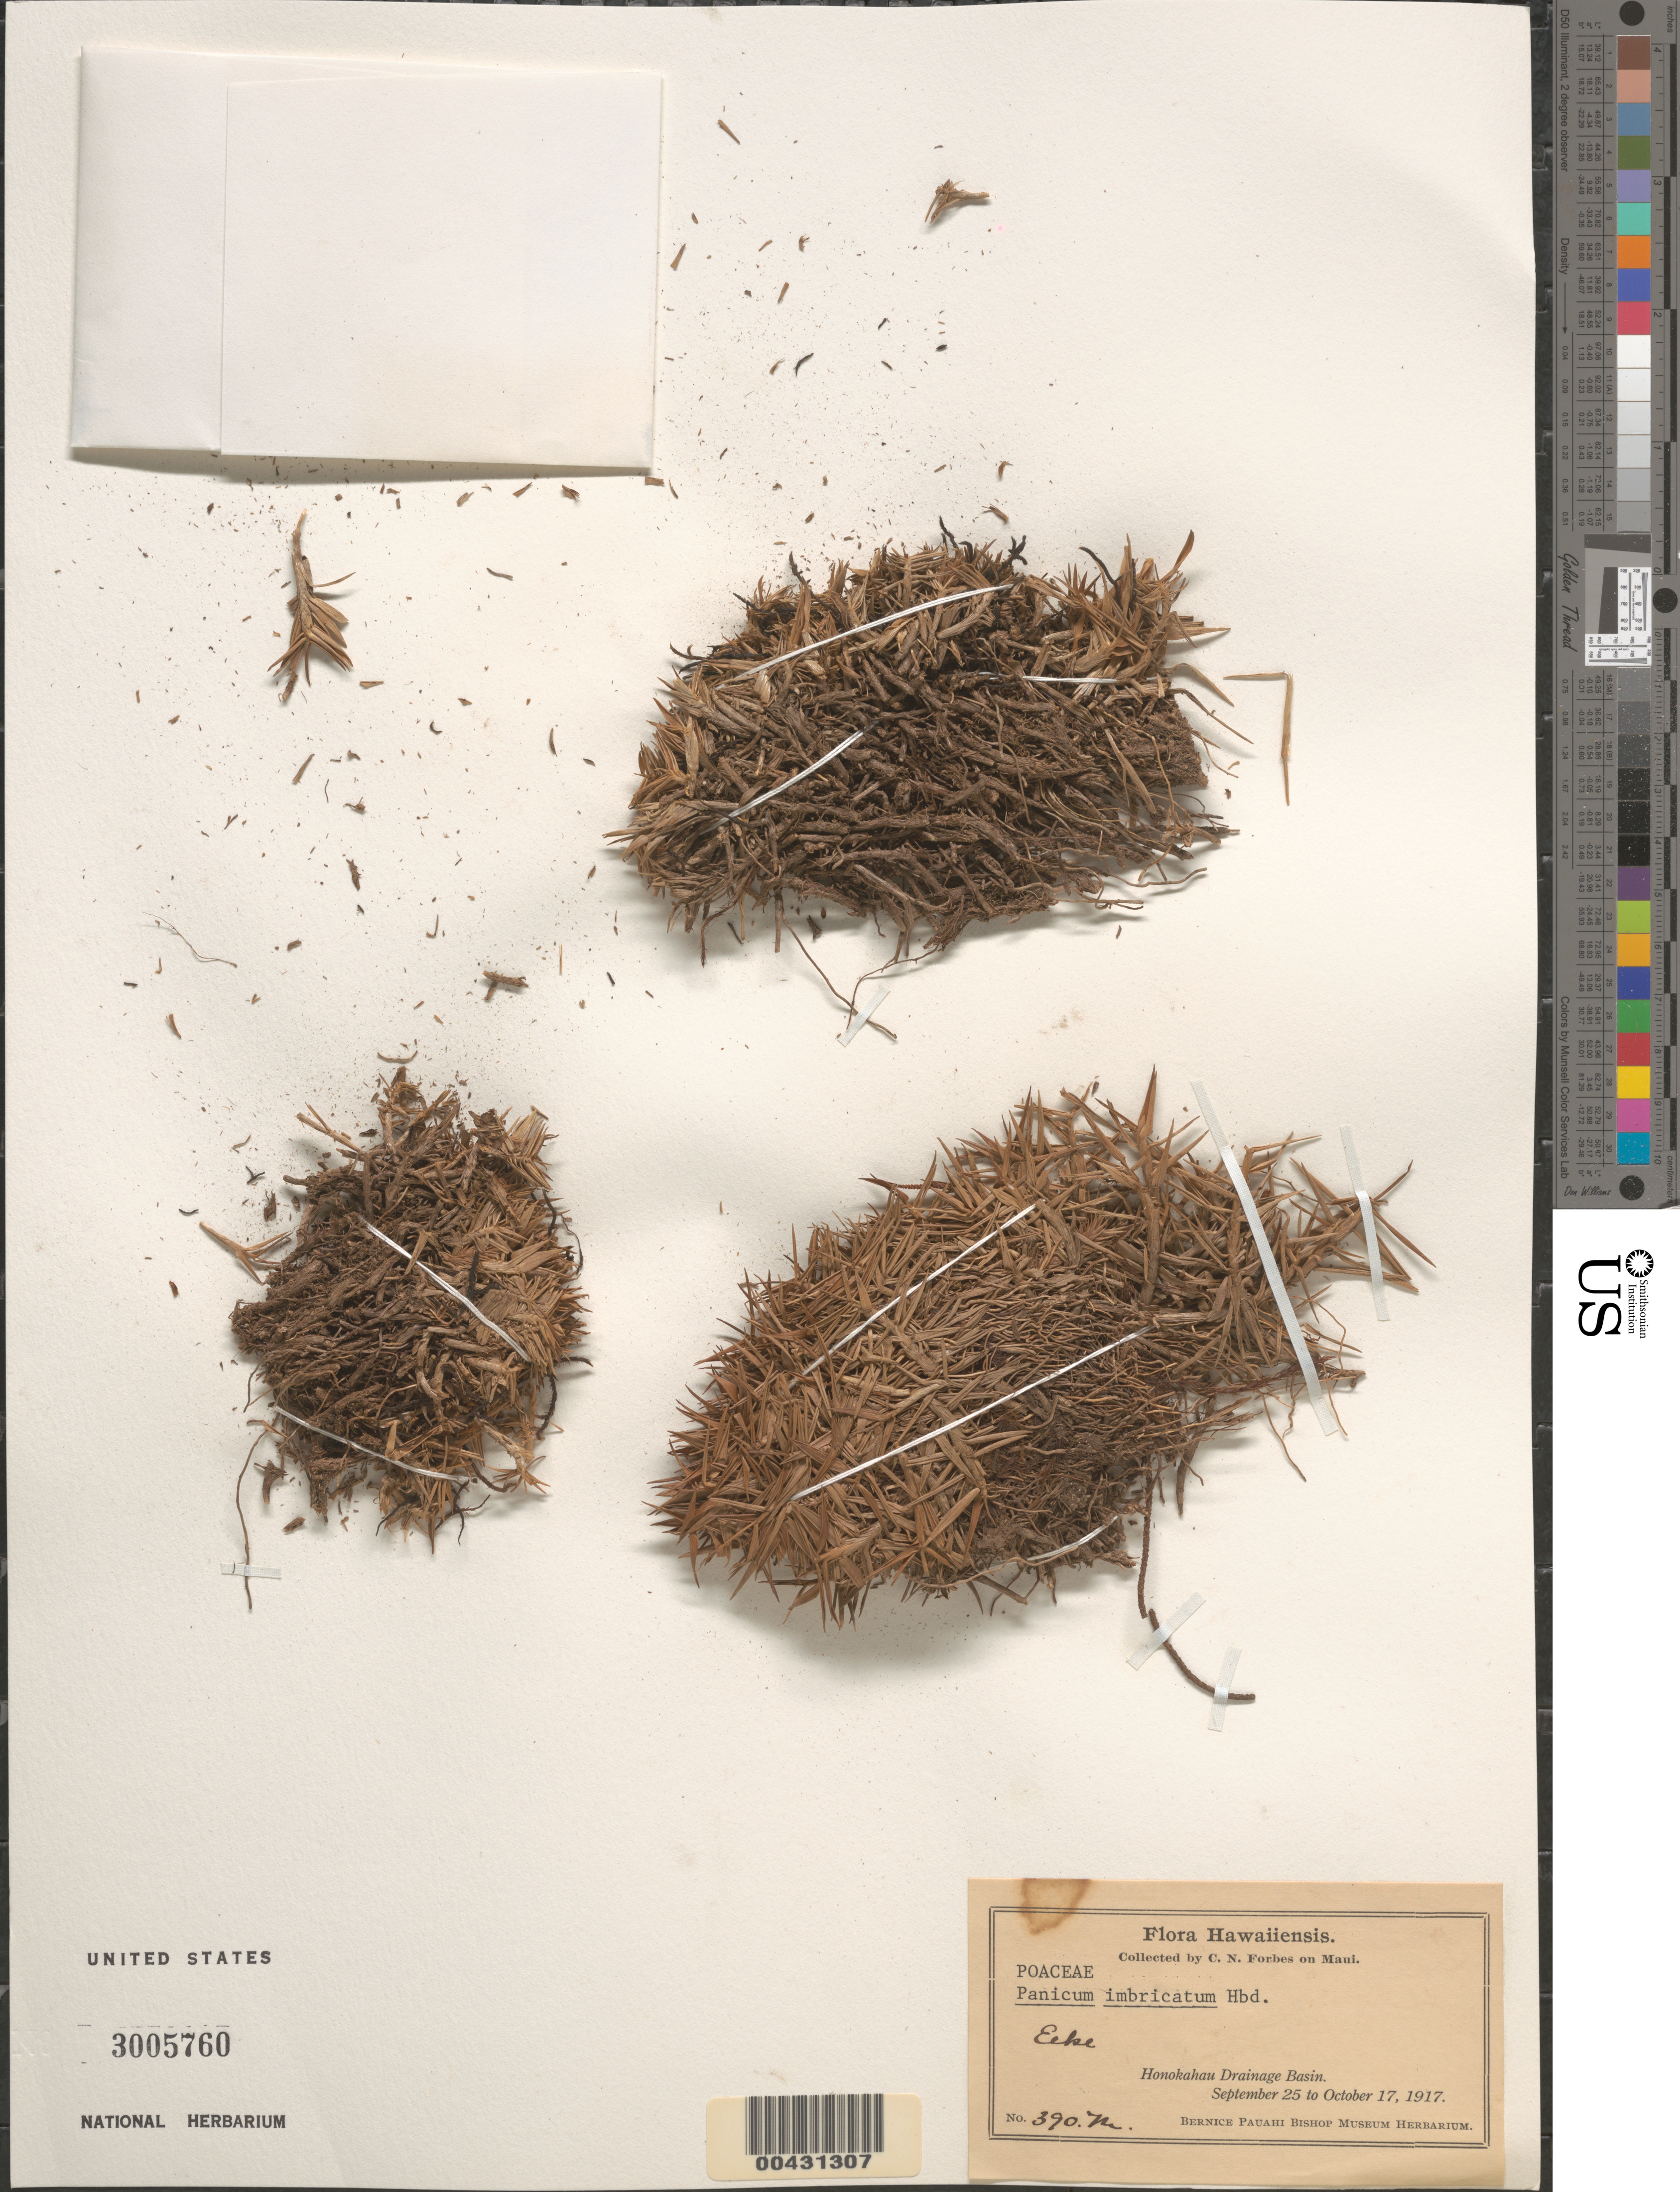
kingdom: Plantae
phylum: Tracheophyta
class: Liliopsida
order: Poales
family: Poaceae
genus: Dichanthelium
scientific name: Dichanthelium cynodon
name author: (Reichardt) C.A. Clark & Gould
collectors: C. N. Forbes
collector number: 390.M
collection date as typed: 25 Sep 1917 to 17 Oct 1917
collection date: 1917-09-25/1917-10-17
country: United States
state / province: Hawaii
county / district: Maui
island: Maui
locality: Eike, Honokahau Drainage Basin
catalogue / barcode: US 3005760